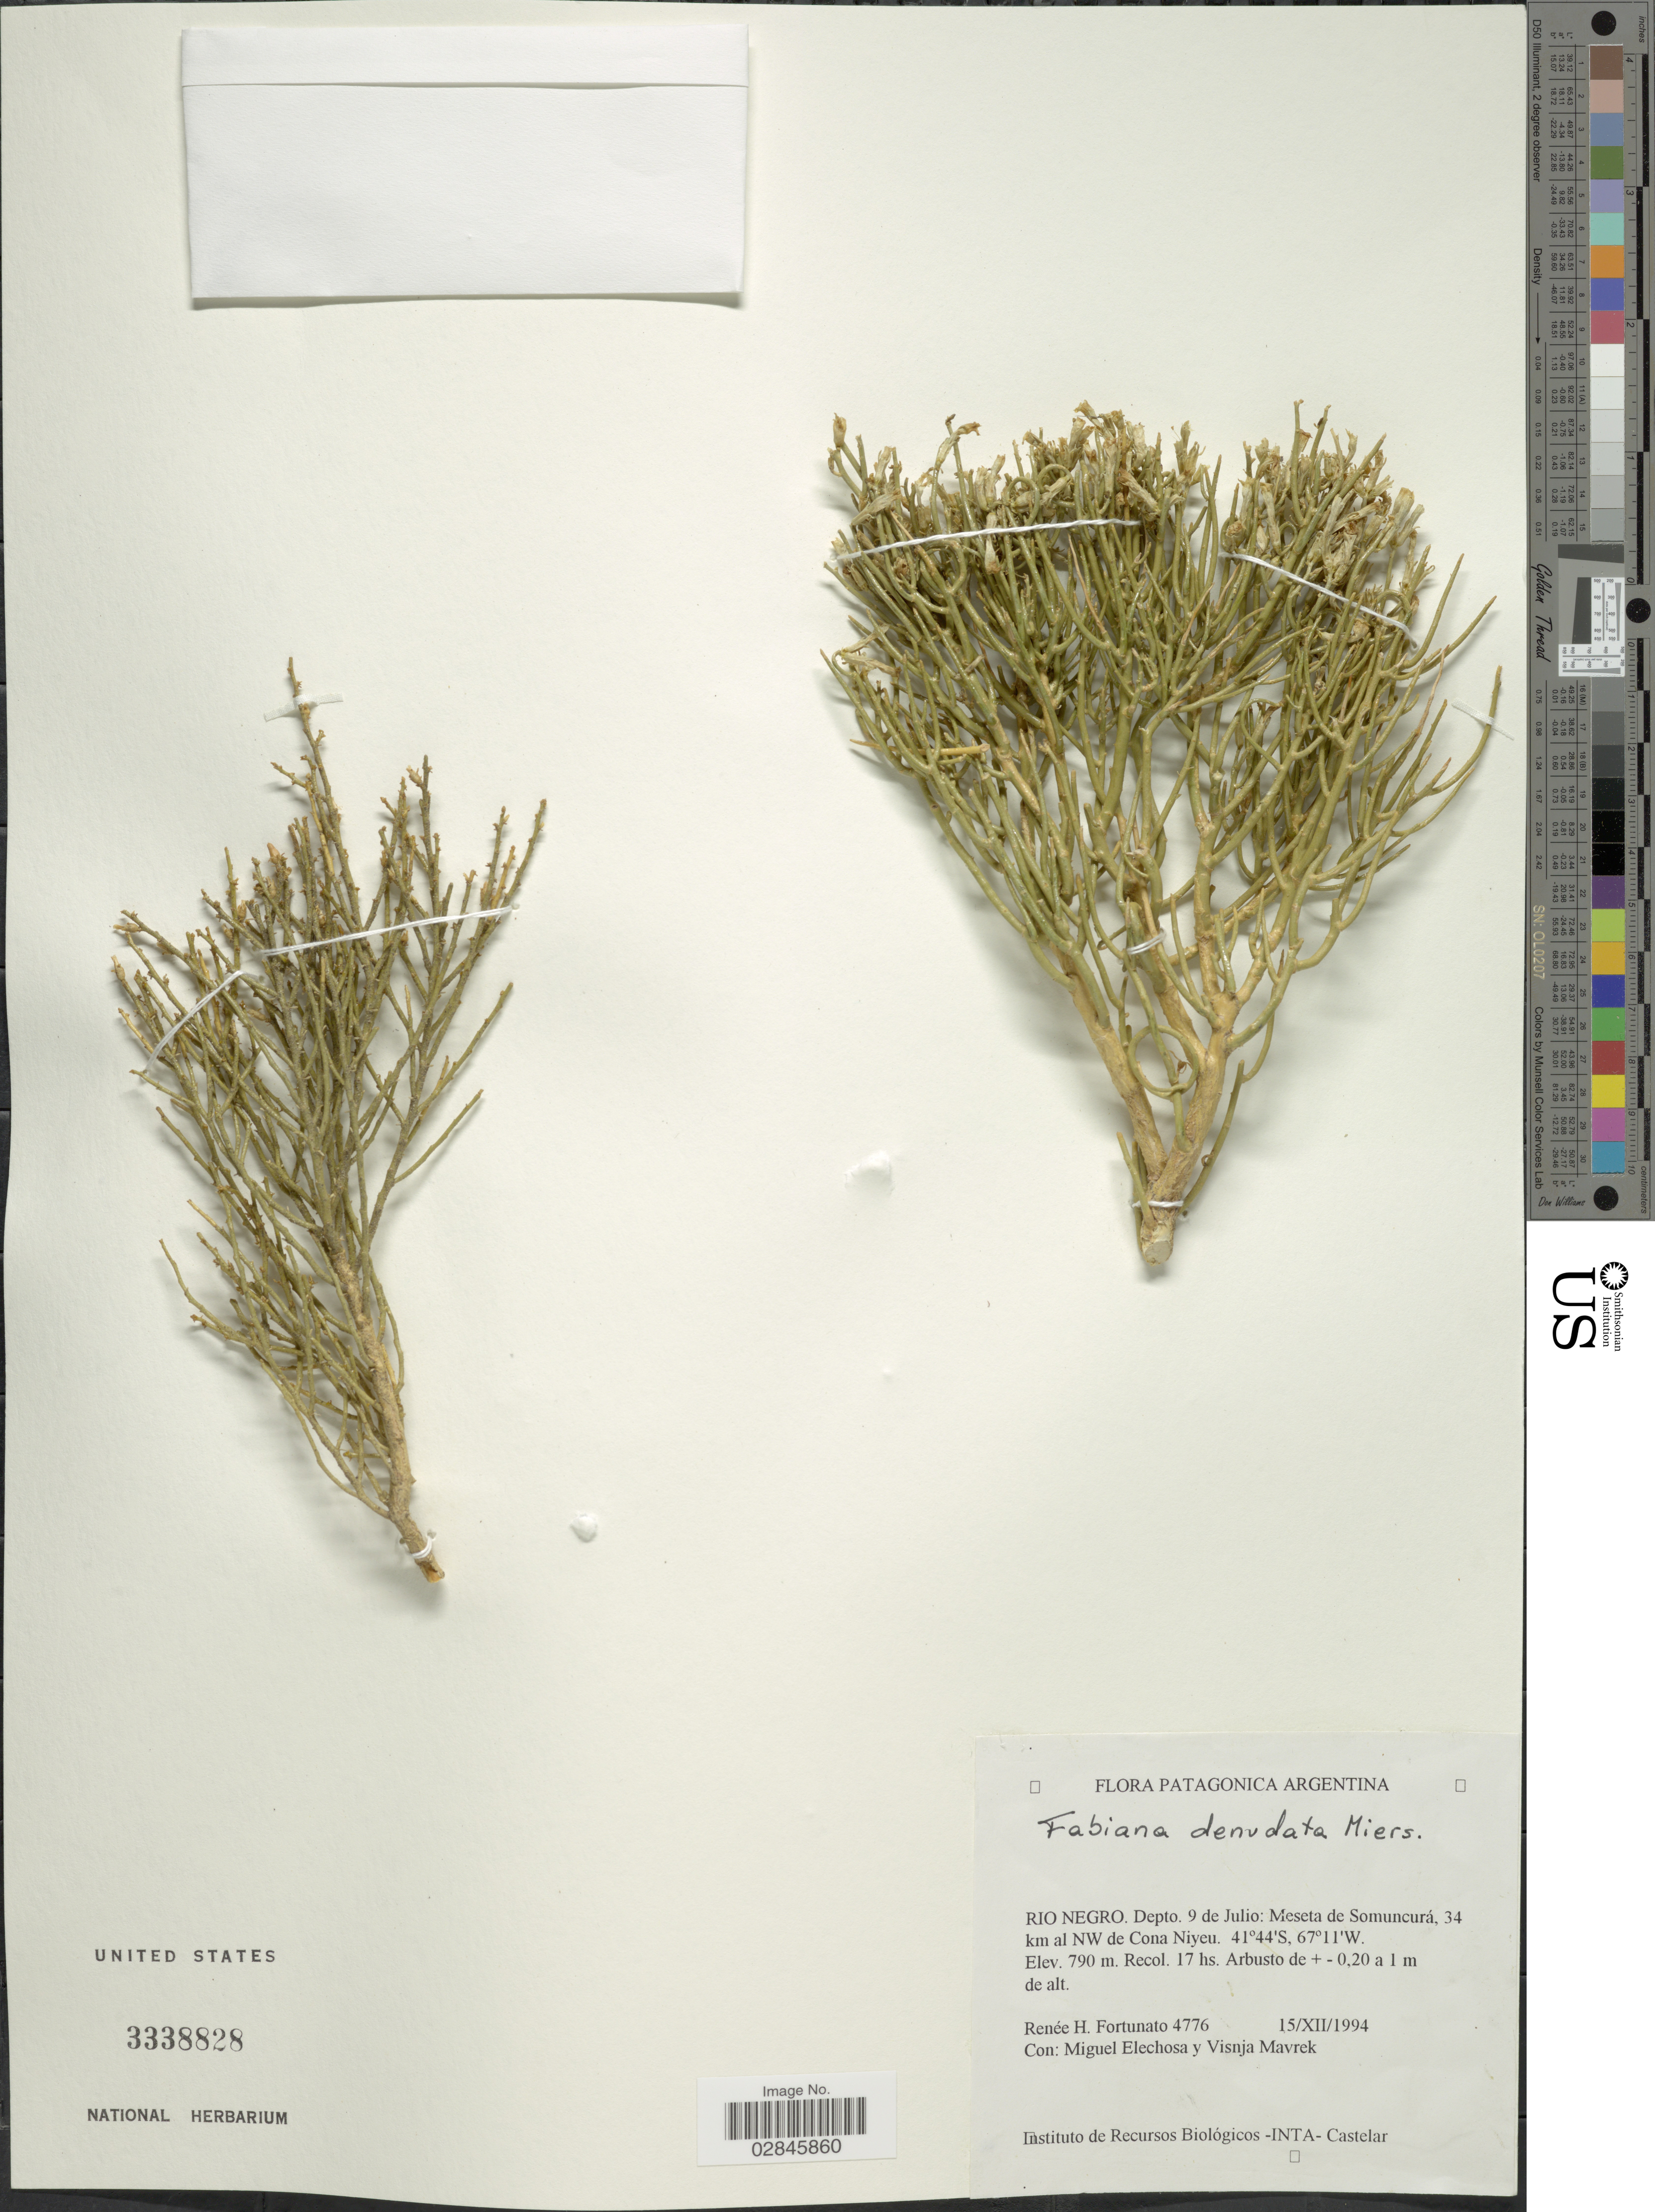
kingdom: Plantae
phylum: Tracheophyta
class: Magnoliopsida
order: Solanales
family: Solanaceae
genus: Fabiana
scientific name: Fabiana denudata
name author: Miers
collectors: R. H. Fortunato, M. Elechosa & V. Mavrek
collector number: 4776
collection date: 1994-12-15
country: Argentina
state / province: Rio Negro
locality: Depto. 9 de Julio: Meseta de Somuncurá, 34 km al NW de Cona Niyeu.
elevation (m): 790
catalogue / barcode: US 3338828